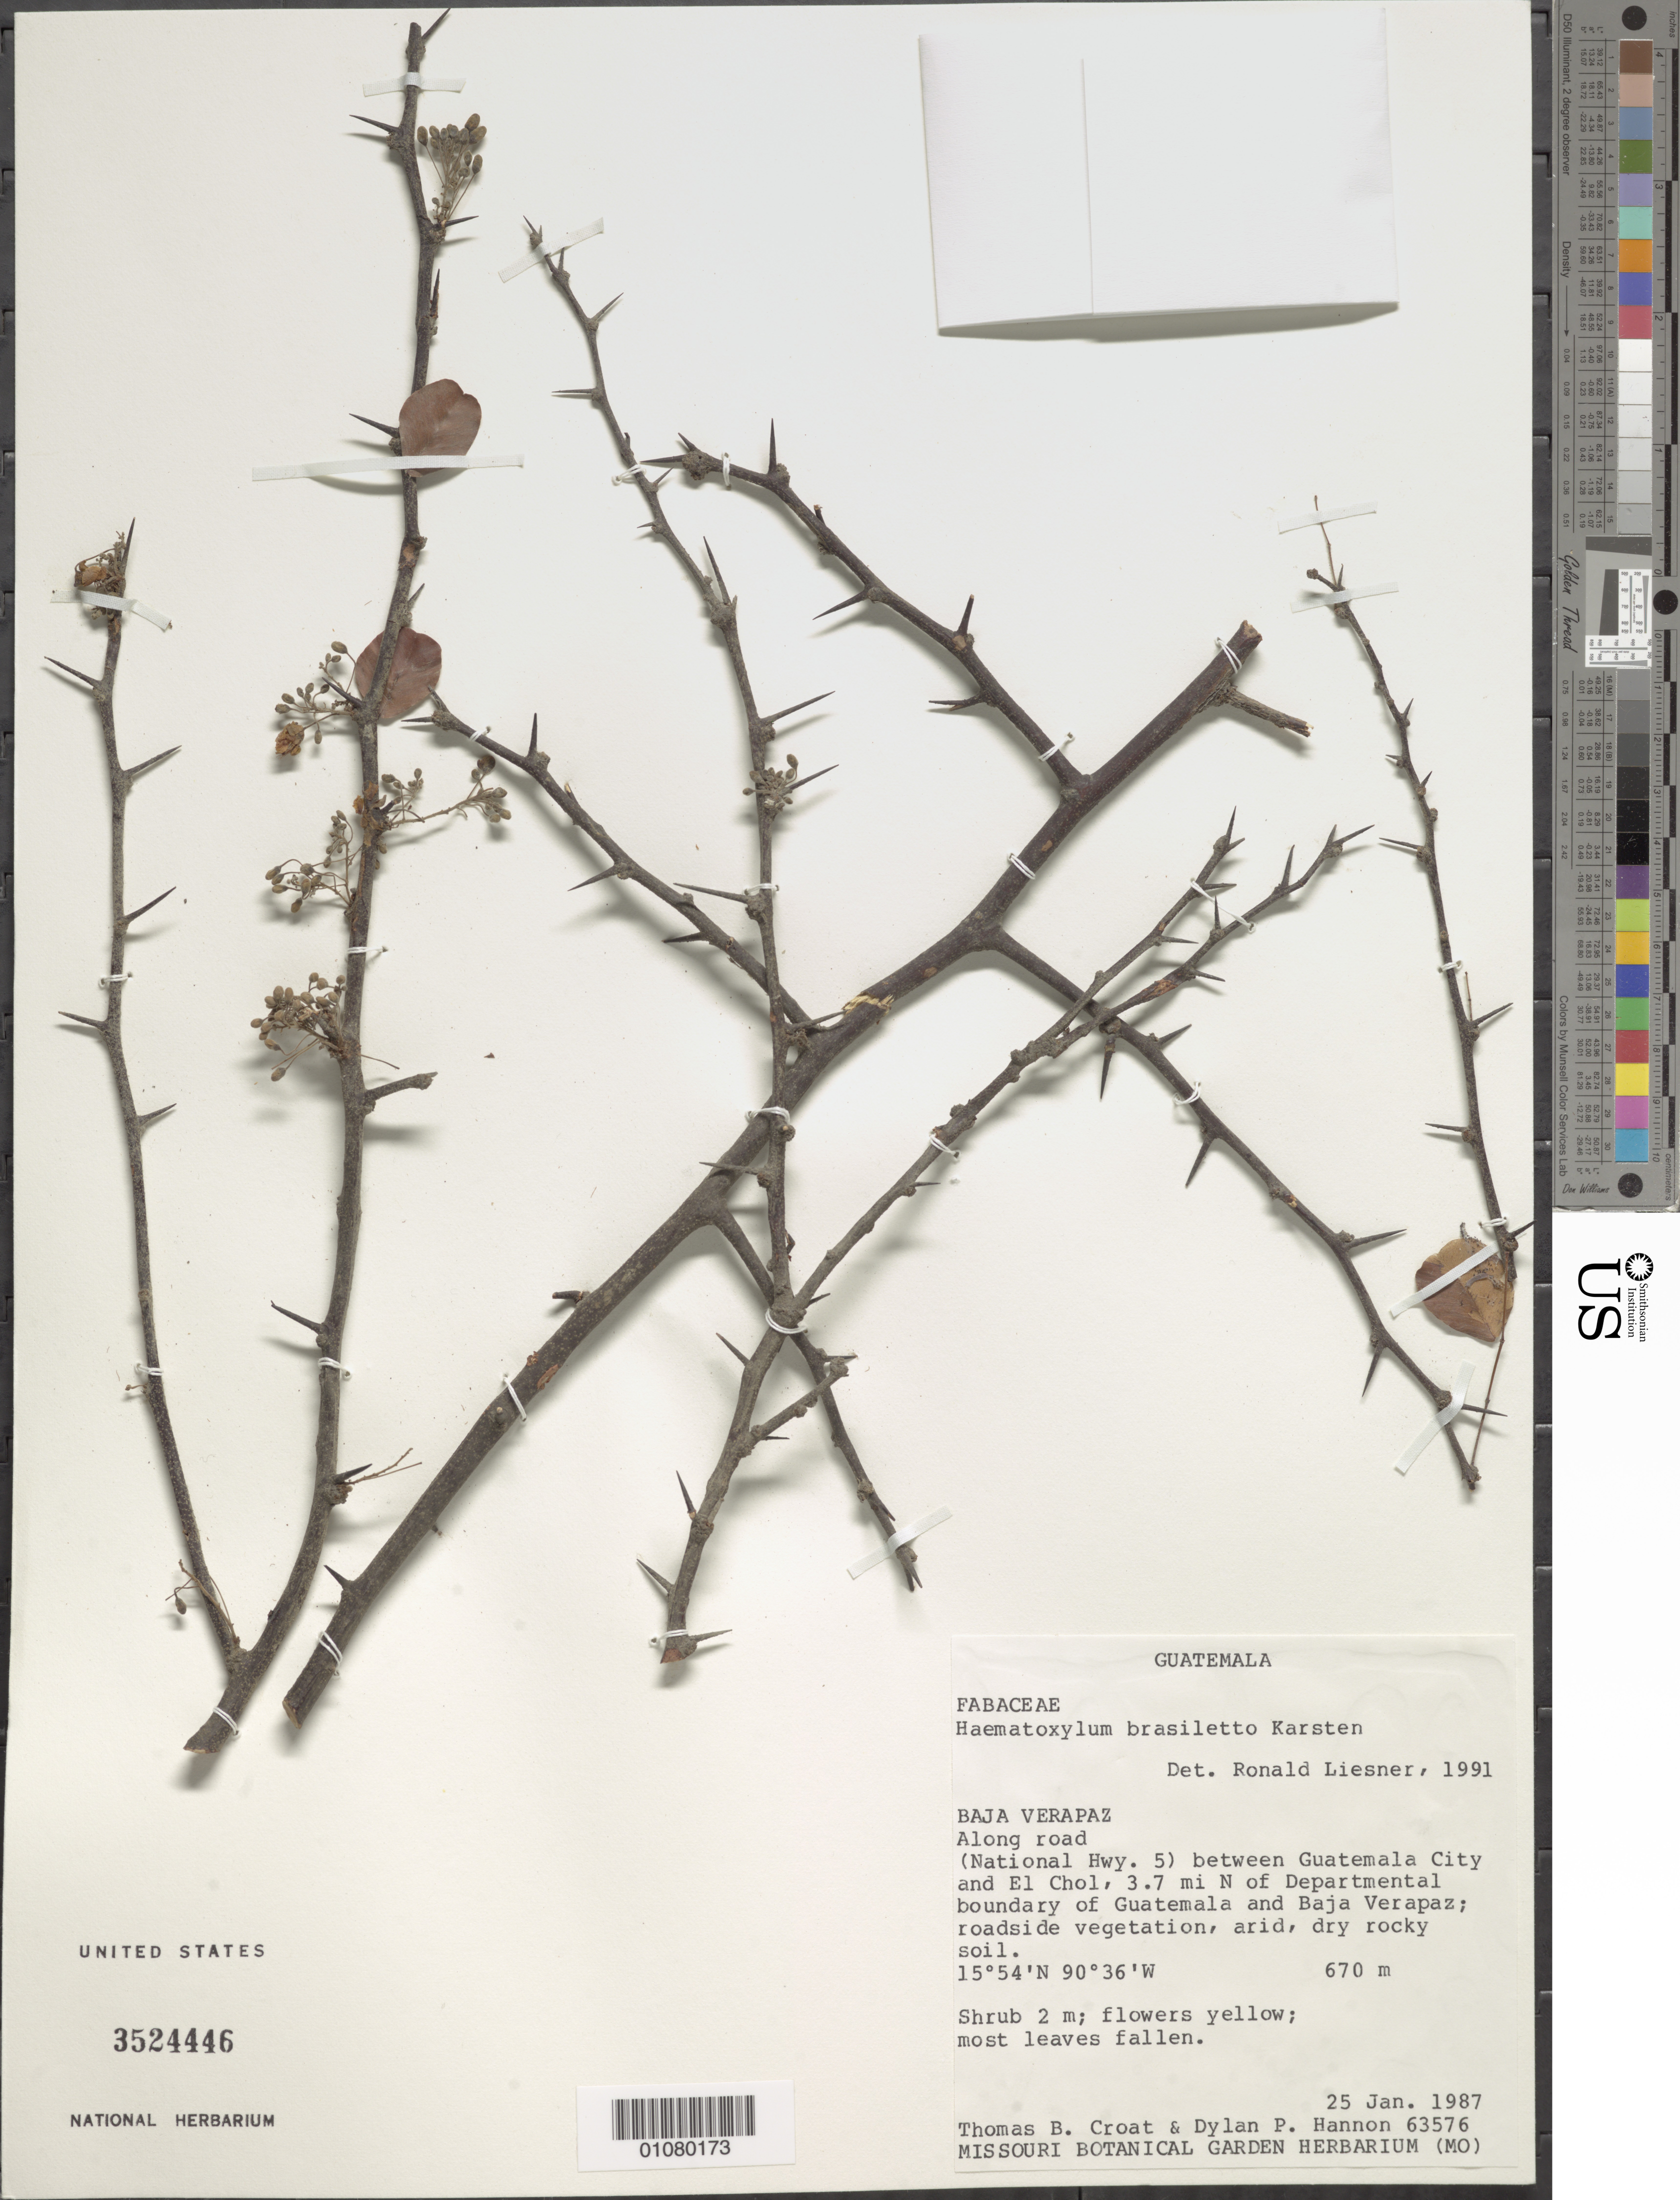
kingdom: Plantae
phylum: Tracheophyta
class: Magnoliopsida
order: Fabales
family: Fabaceae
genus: Haematoxylum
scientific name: Haematoxylum brasiletto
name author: H. Karst.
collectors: T. B. Croat & D. Hannon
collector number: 63576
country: Guatemala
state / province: Baja Verapaz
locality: Along road National Hwy 5, between Guatemala City and El Chol, N of Departmental boundary of Guatemala and Baja Verapaz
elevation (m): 670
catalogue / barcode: US 3524446